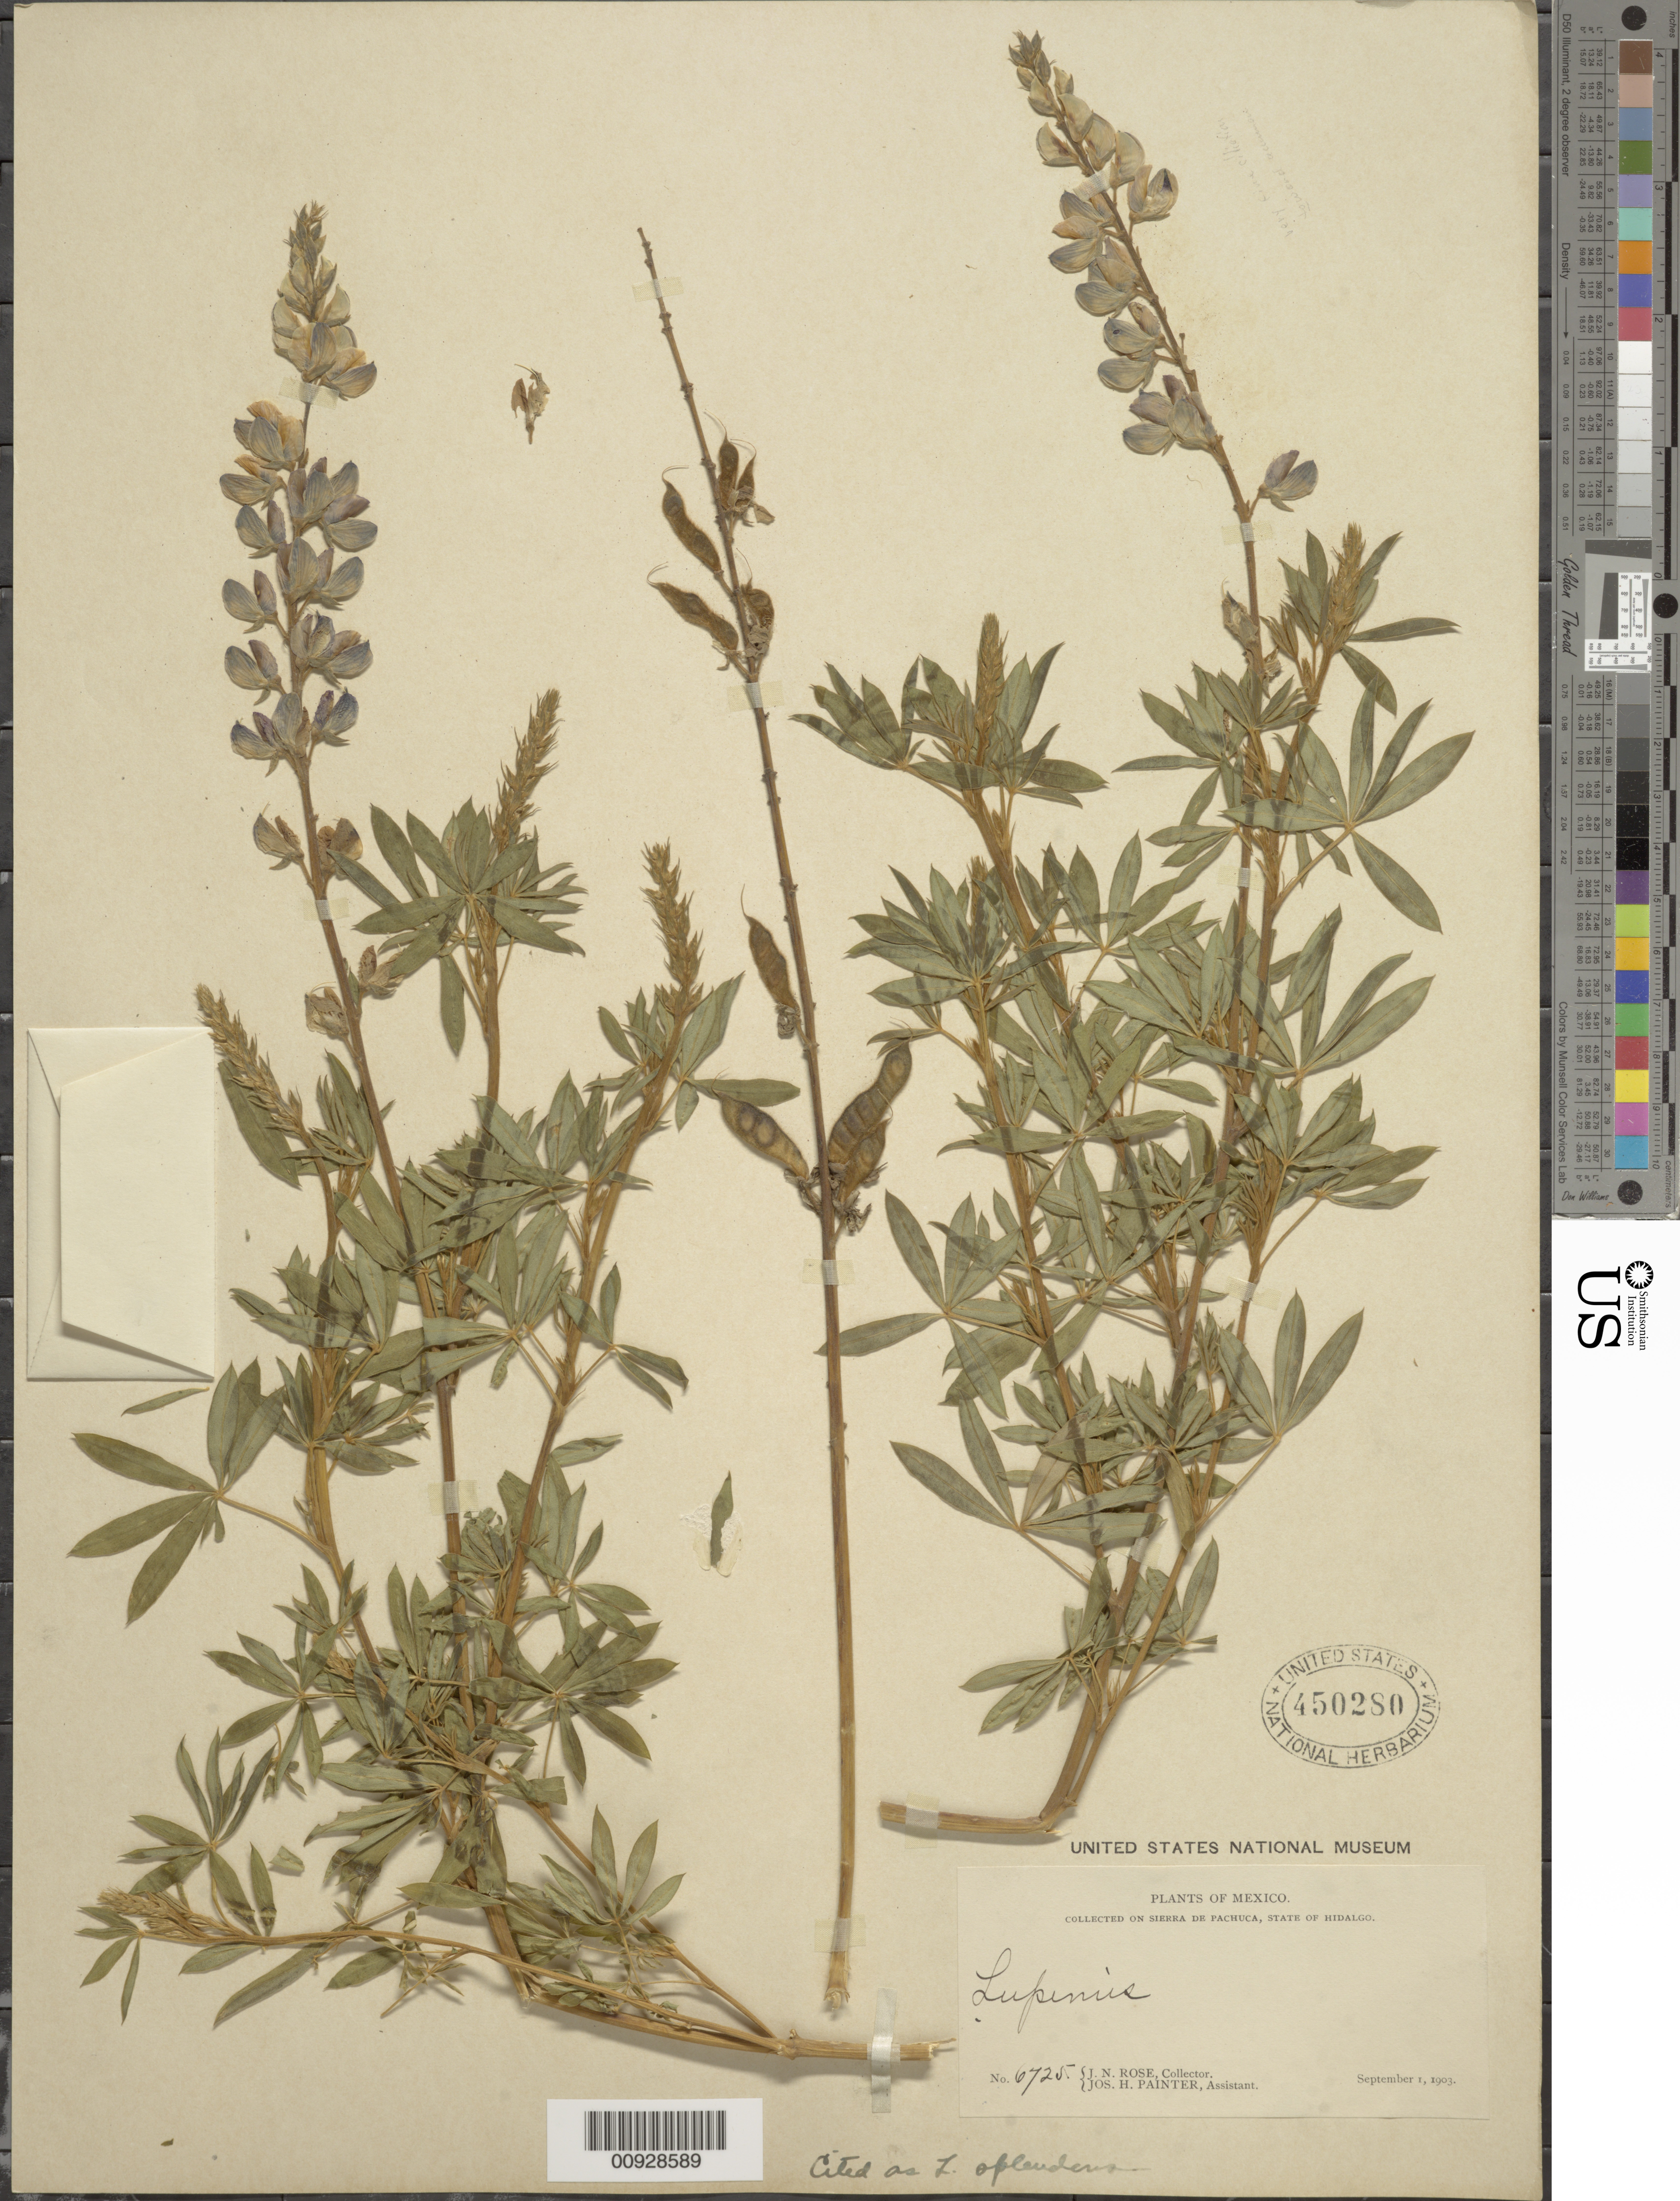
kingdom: Plantae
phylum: Tracheophyta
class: Magnoliopsida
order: Fabales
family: Fabaceae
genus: Lupinus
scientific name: Lupinus splendens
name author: Rose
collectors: J. N. Rose & J. H. Painter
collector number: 6725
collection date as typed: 01 Sep 1903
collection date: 1903-09-01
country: Mexico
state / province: Hidalgo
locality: On Sierra de Pachuca.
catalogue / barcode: US 450280